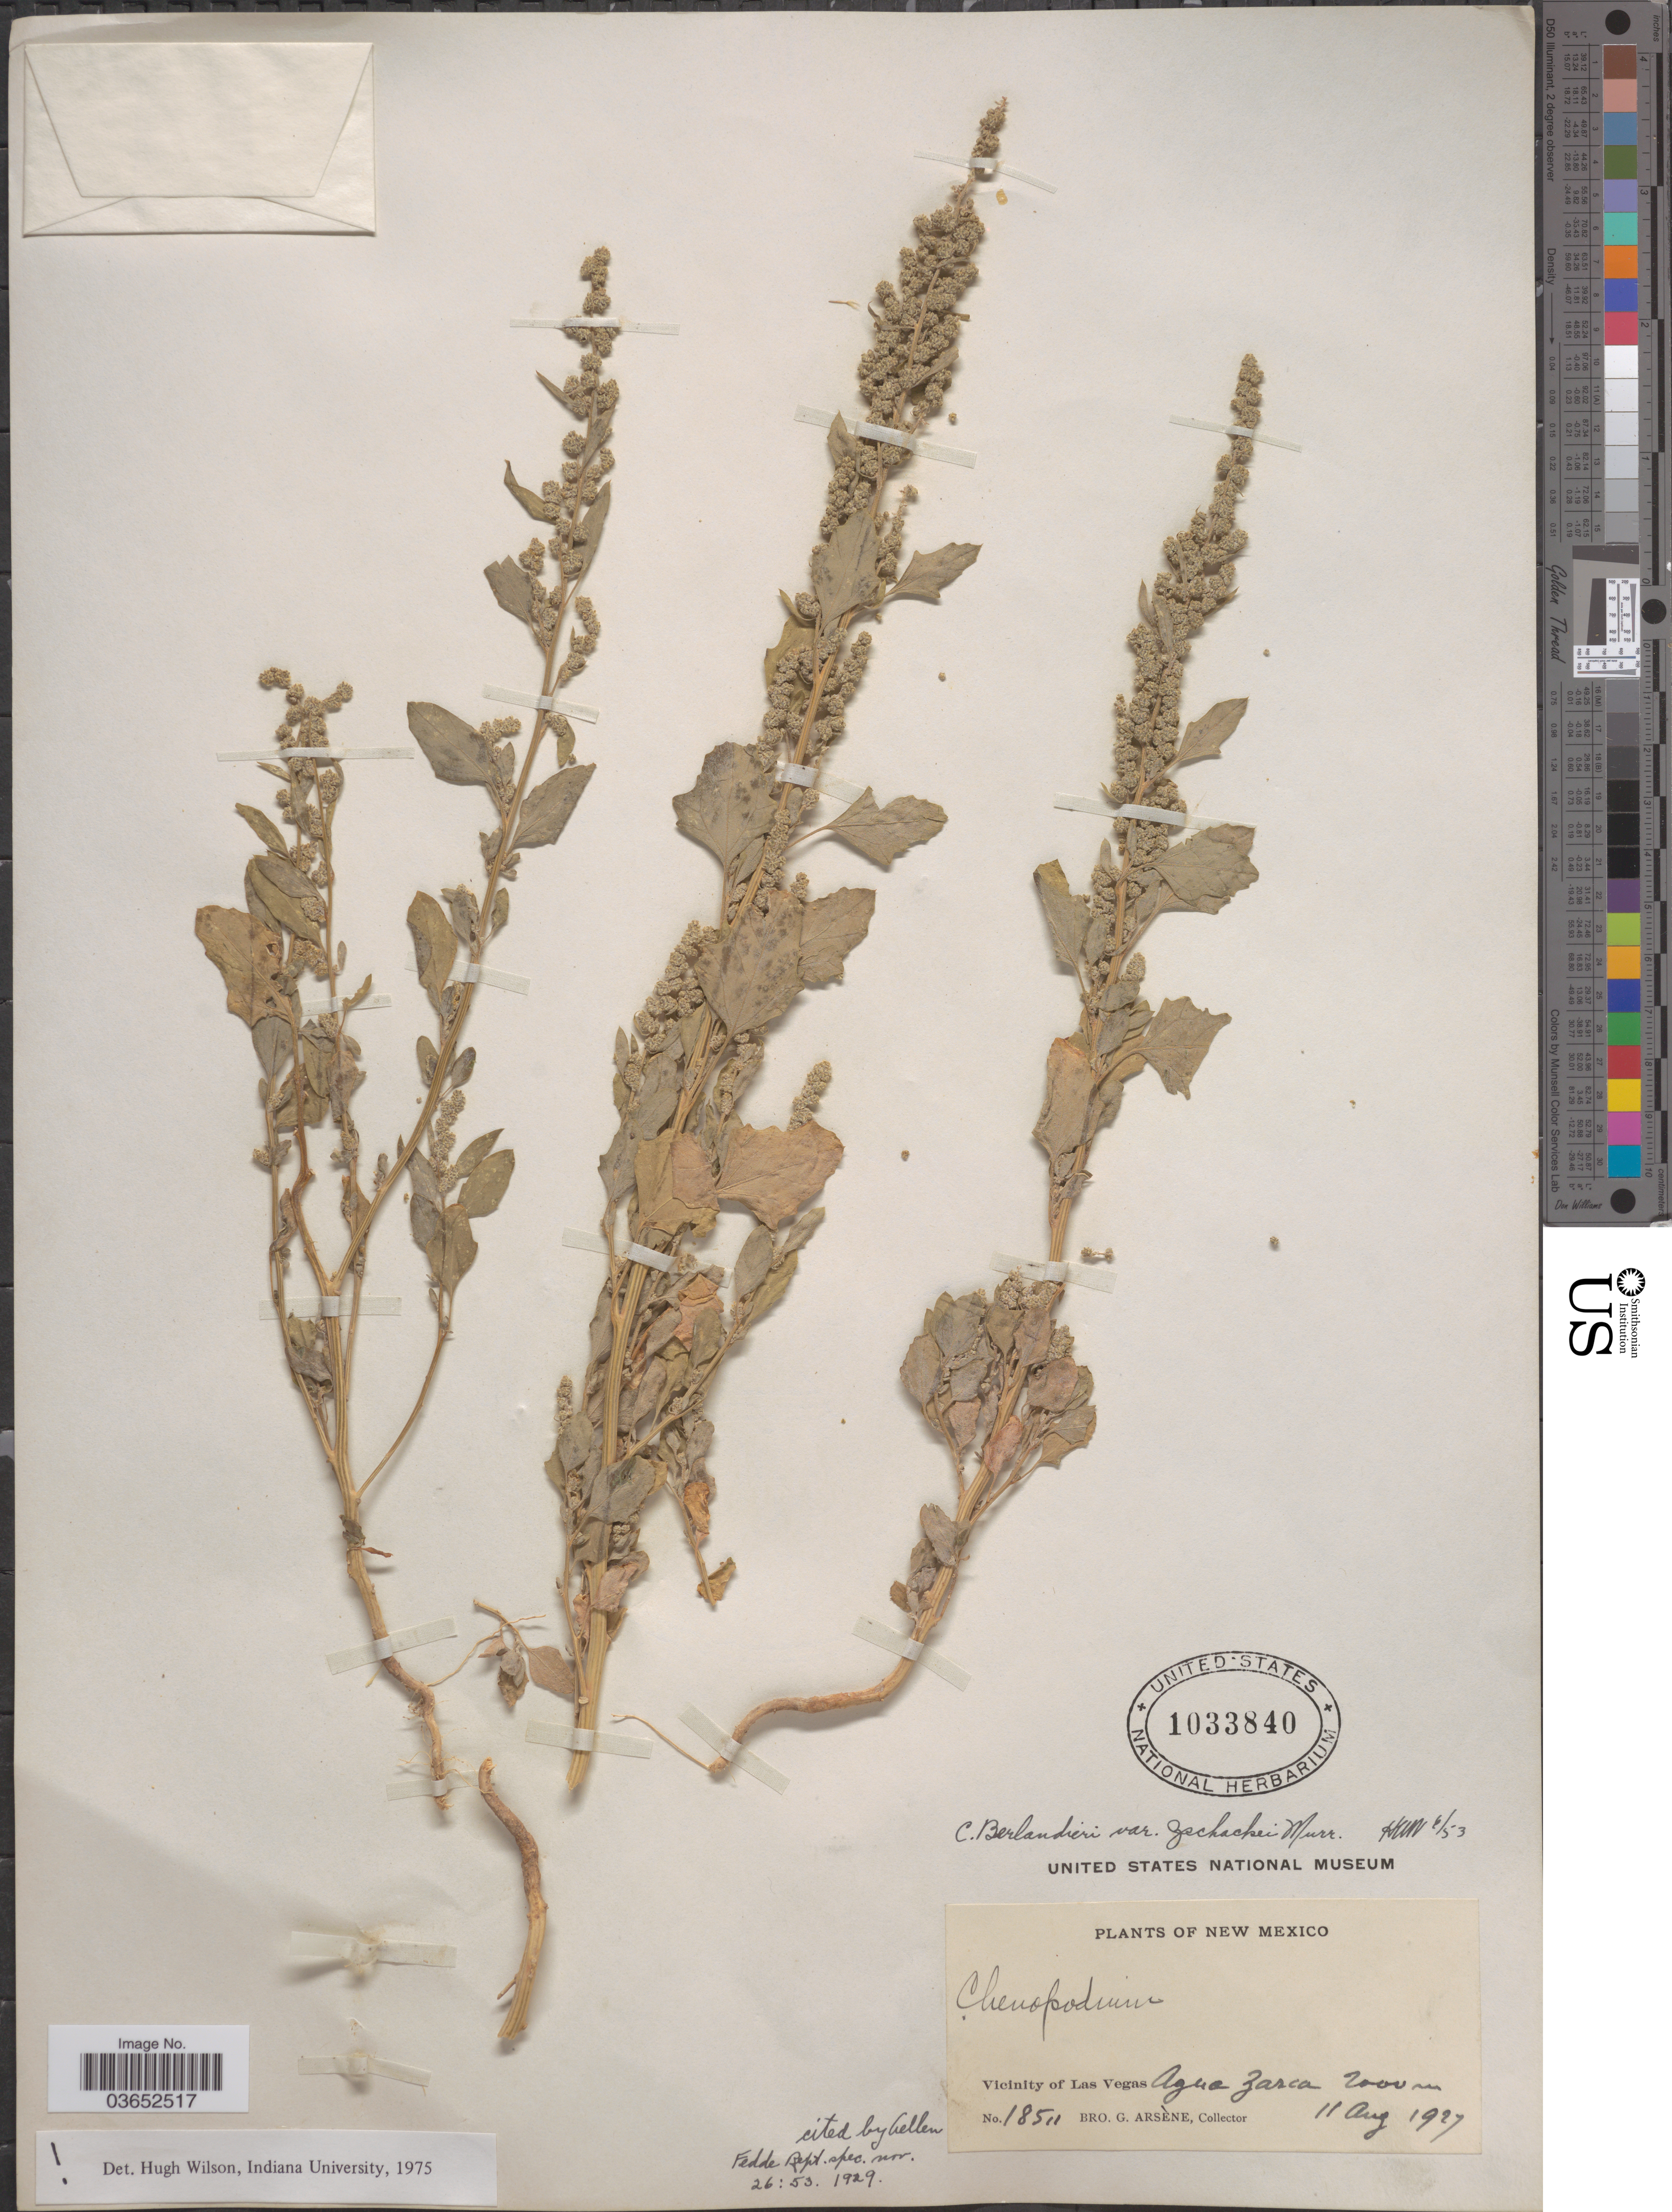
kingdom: Plantae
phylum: Tracheophyta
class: Magnoliopsida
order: Caryophyllales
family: Amaranthaceae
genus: Chenopodium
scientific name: Chenopodium berlandieri var. typicum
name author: A. Ludw. ex Graebn.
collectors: Bro. G. Arsène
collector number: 18511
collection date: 1927-08-11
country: United States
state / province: New Mexico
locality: Vicinity of Las Vegas. Agua Zarca.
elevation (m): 2000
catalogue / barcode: US 1033840